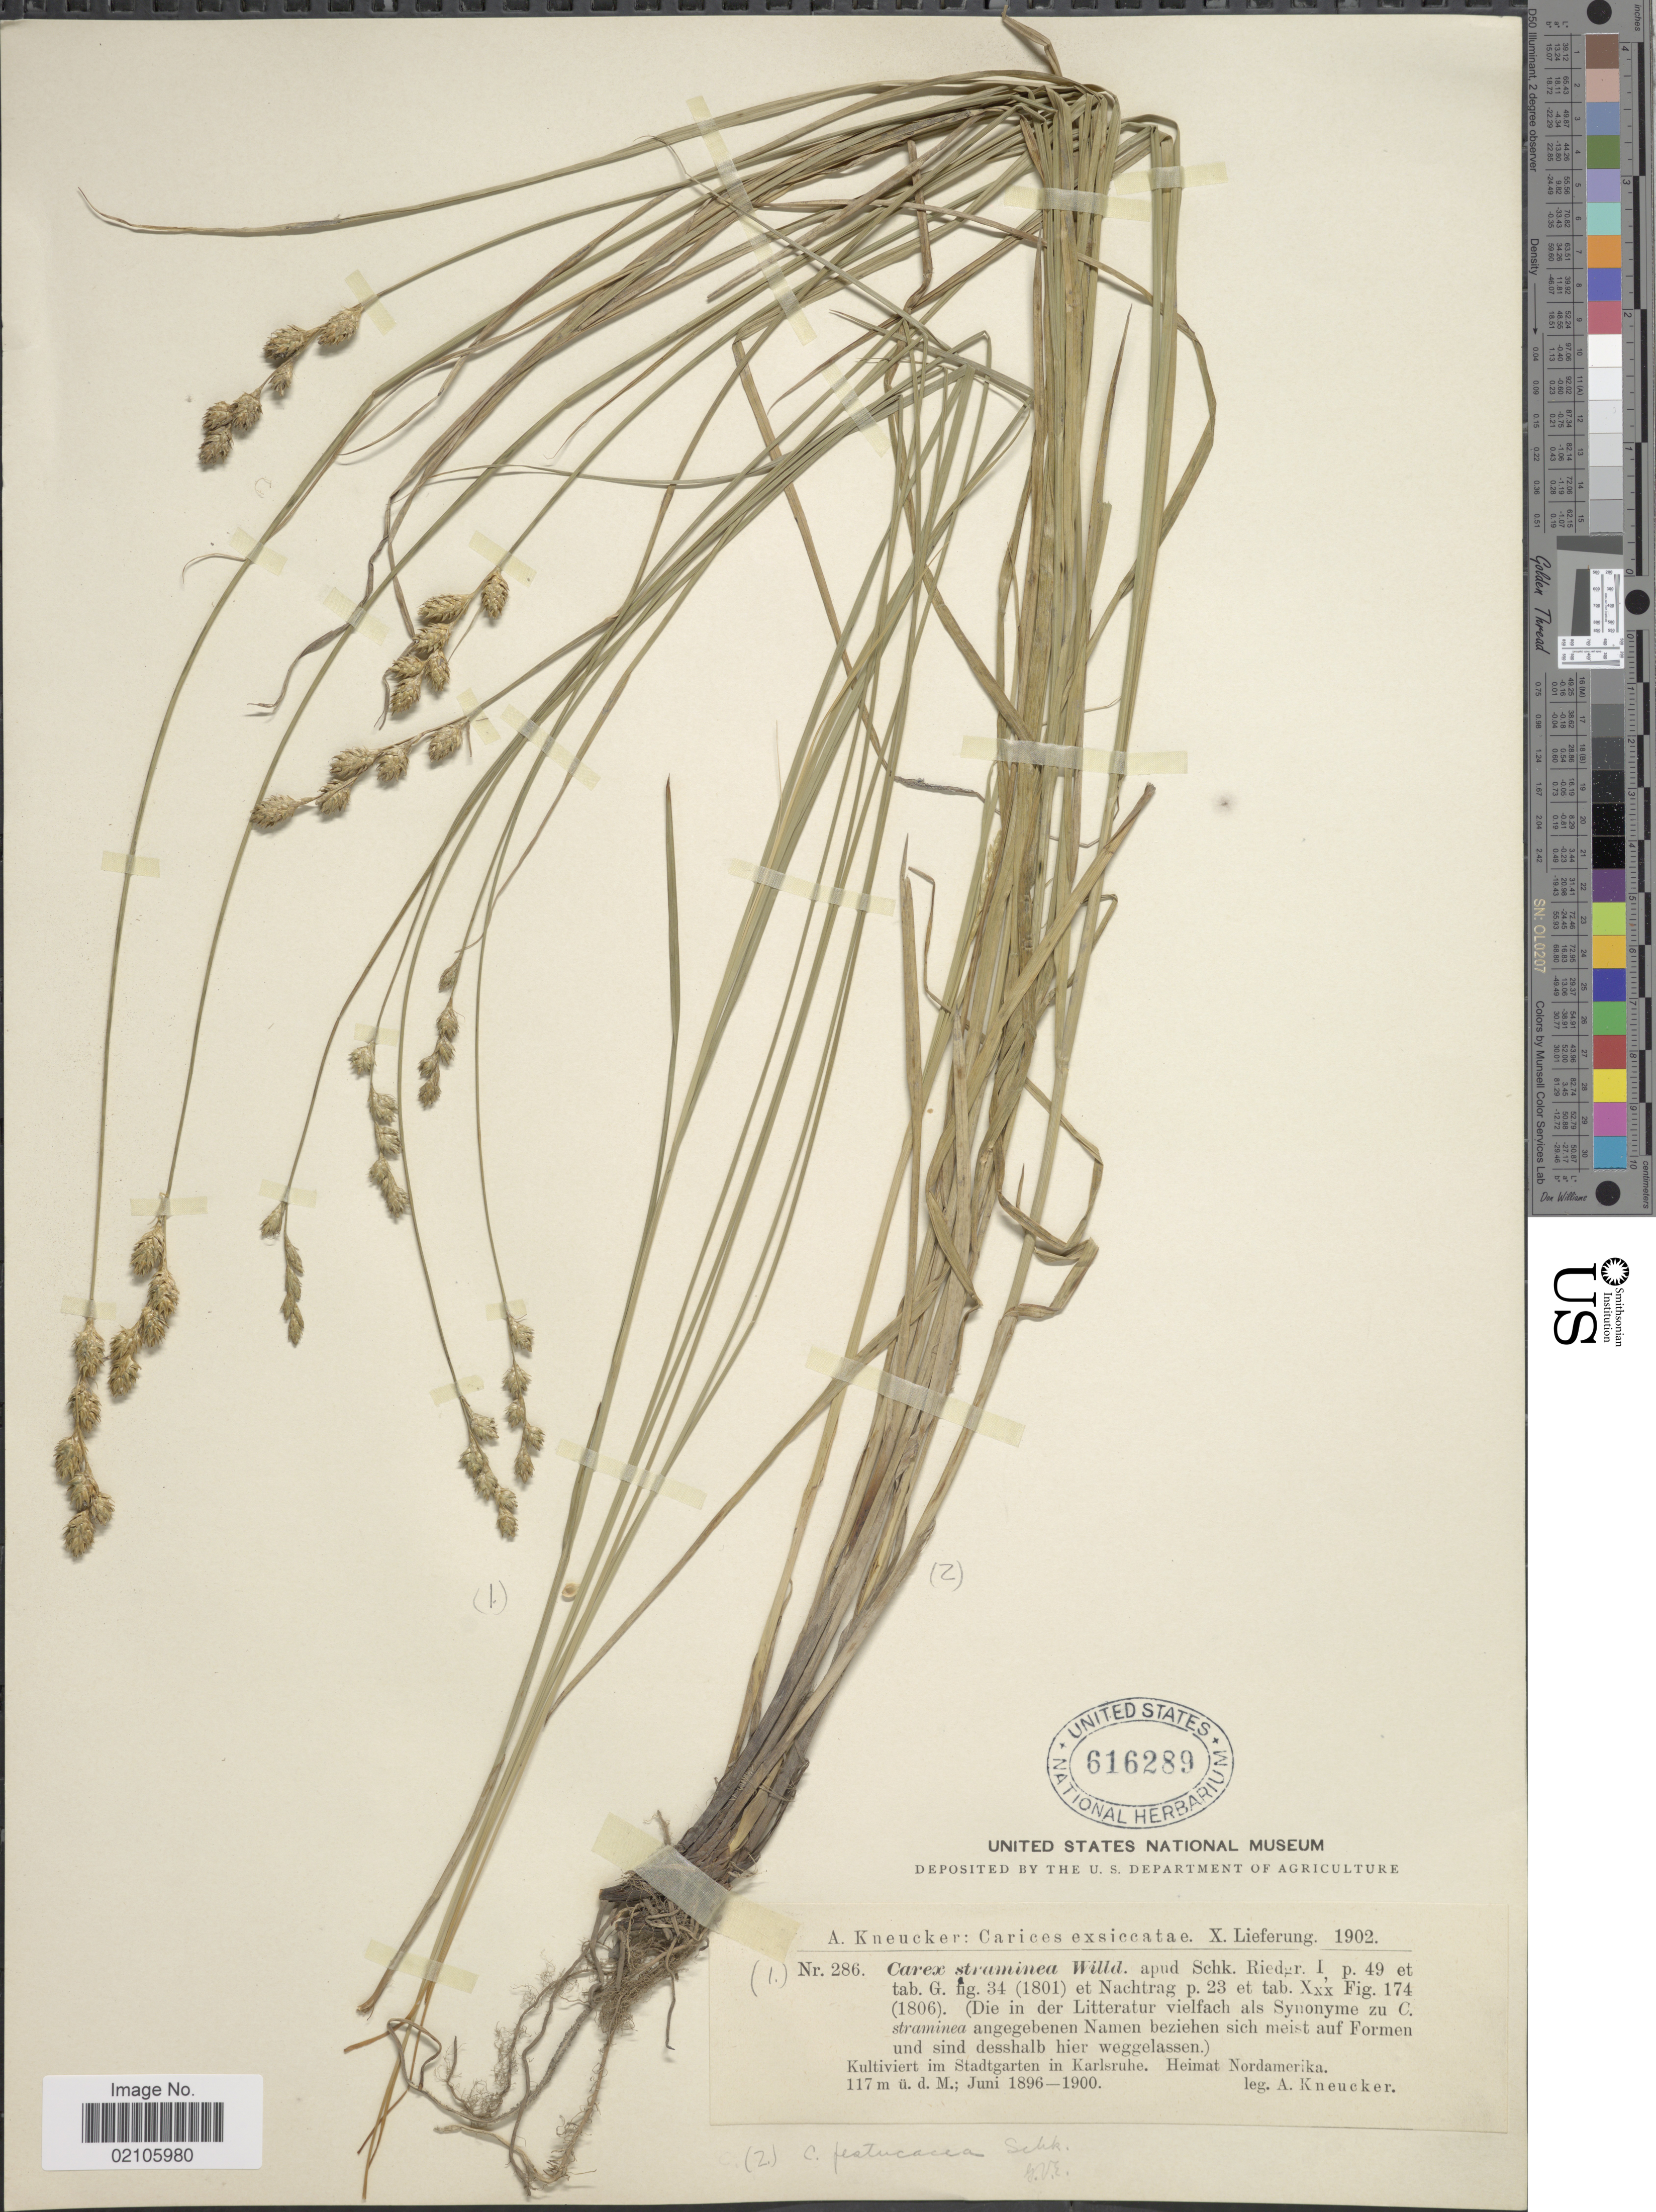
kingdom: Plantae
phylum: Tracheophyta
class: Liliopsida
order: Poales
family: Cyperaceae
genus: Carex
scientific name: Carex brevior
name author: (Dewey) Mack. ex Lunell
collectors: A. Kneucker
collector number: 286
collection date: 1896-06/1900-06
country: Germany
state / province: Baden-Württemberg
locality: Kultiviert im Stadtgarten in Karlsruhe. Heimat Nordamerika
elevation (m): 117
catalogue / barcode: US 616289